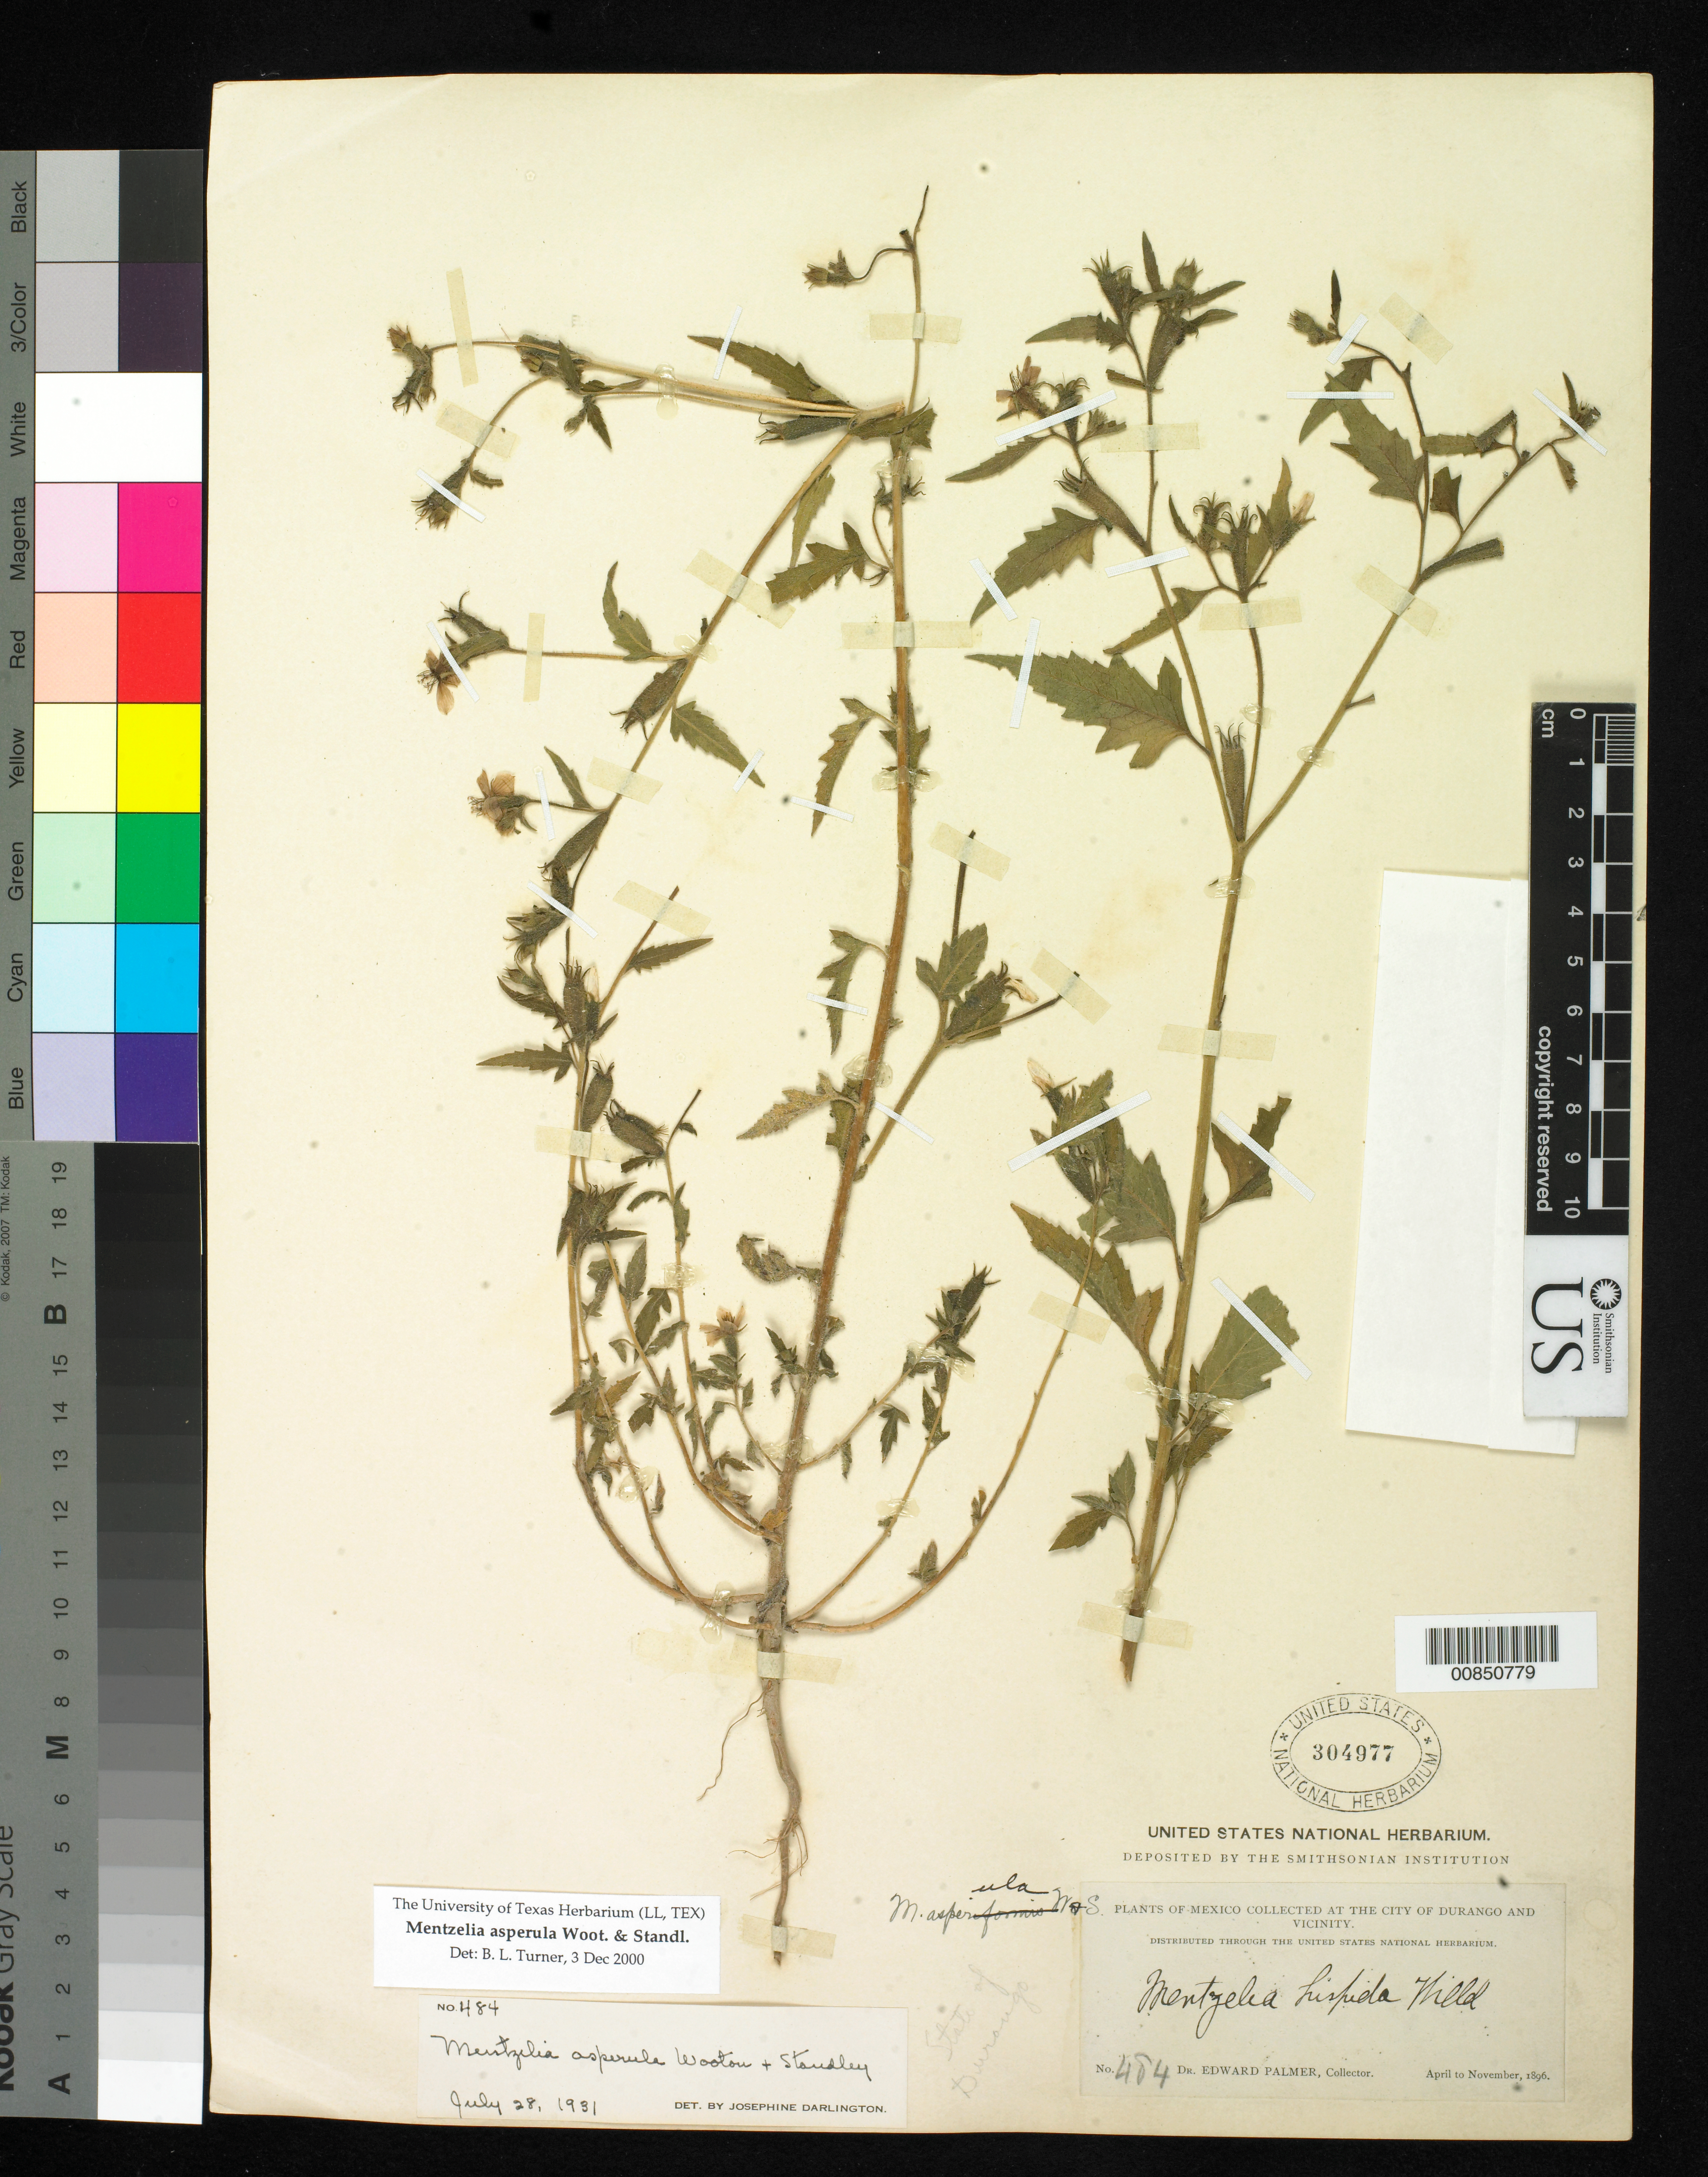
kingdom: Plantae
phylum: Tracheophyta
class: Magnoliopsida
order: Cornales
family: Loasaceae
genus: Mentzelia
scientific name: Mentzelia asperula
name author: Wooton & Standl.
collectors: E. Palmer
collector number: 484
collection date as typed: Apr 1896 to -- Nov 1896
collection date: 1896-04/1896-11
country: Mexico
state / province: Durango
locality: City of Durango and vicinity.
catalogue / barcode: US 304977